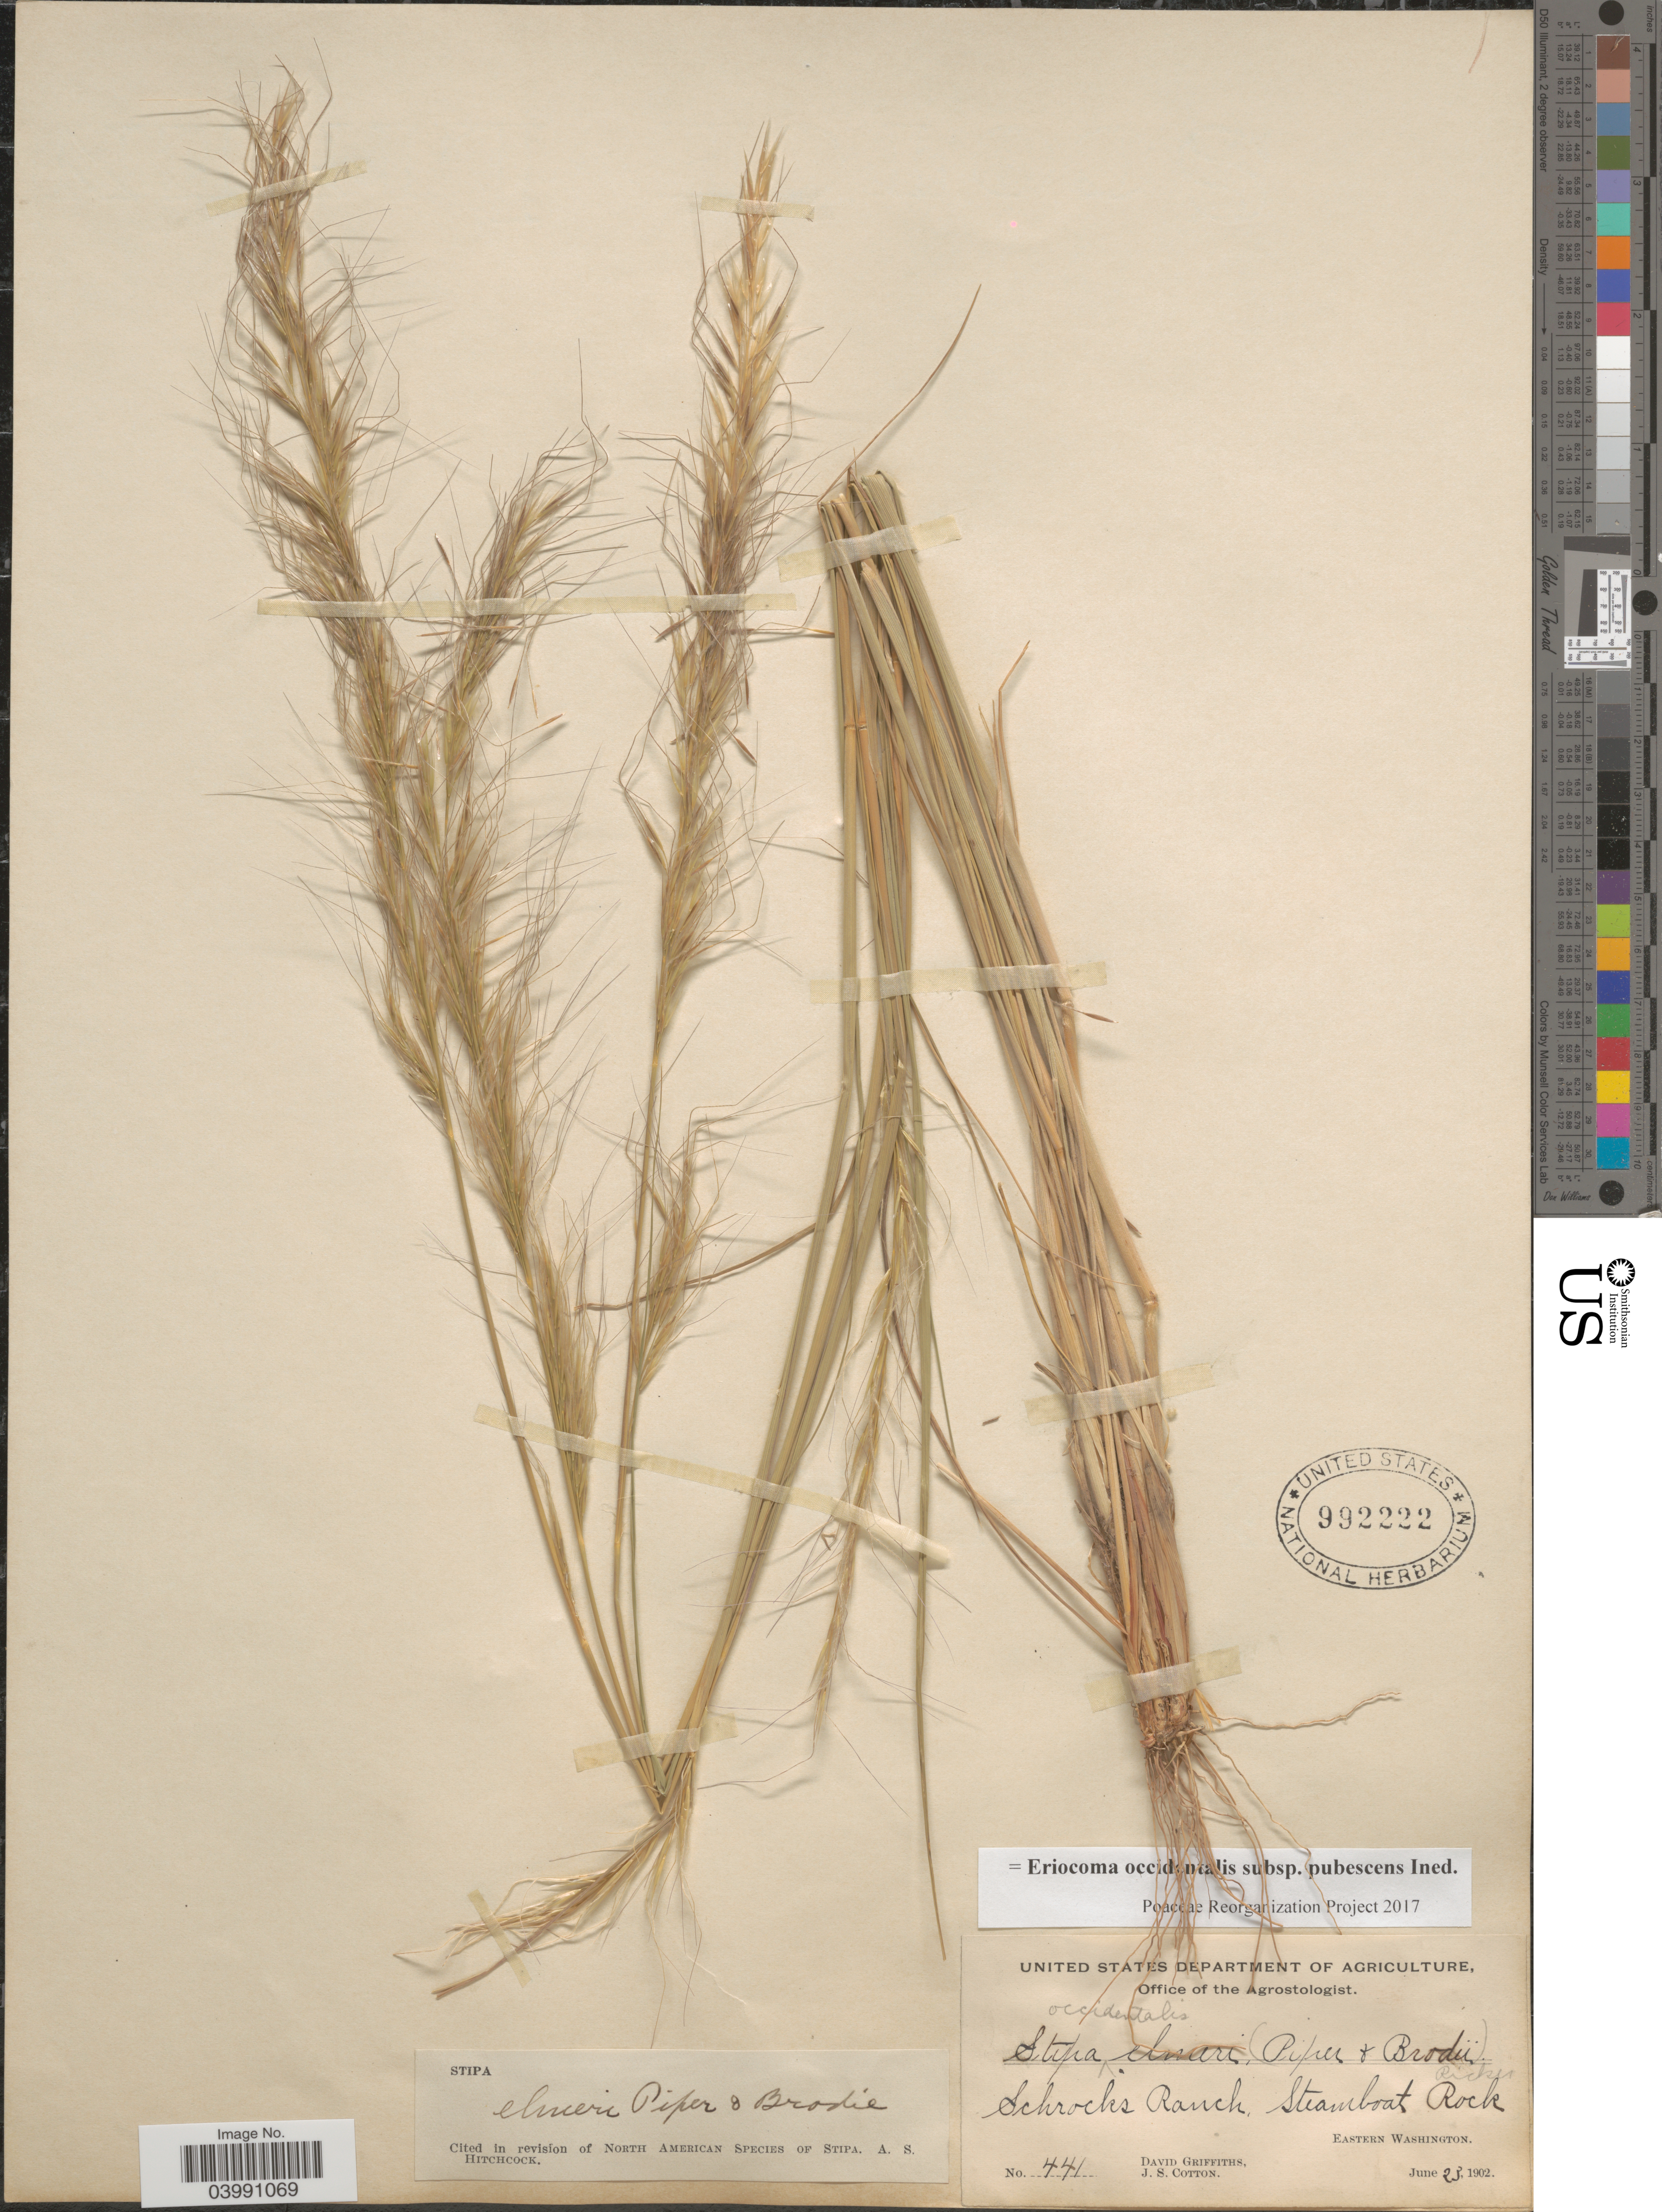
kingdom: Plantae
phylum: Tracheophyta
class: Liliopsida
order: Poales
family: Poaceae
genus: Eriocoma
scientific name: Eriocoma occidentalis subsp. pubescens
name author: (Vasey) Romasch.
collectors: D. Griffiths & J. S. Cotton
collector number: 441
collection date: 1902-06-23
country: United States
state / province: Washington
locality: Schrocks Ranch, Steamboat Rock. Eastern Washington.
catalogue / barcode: US 992222